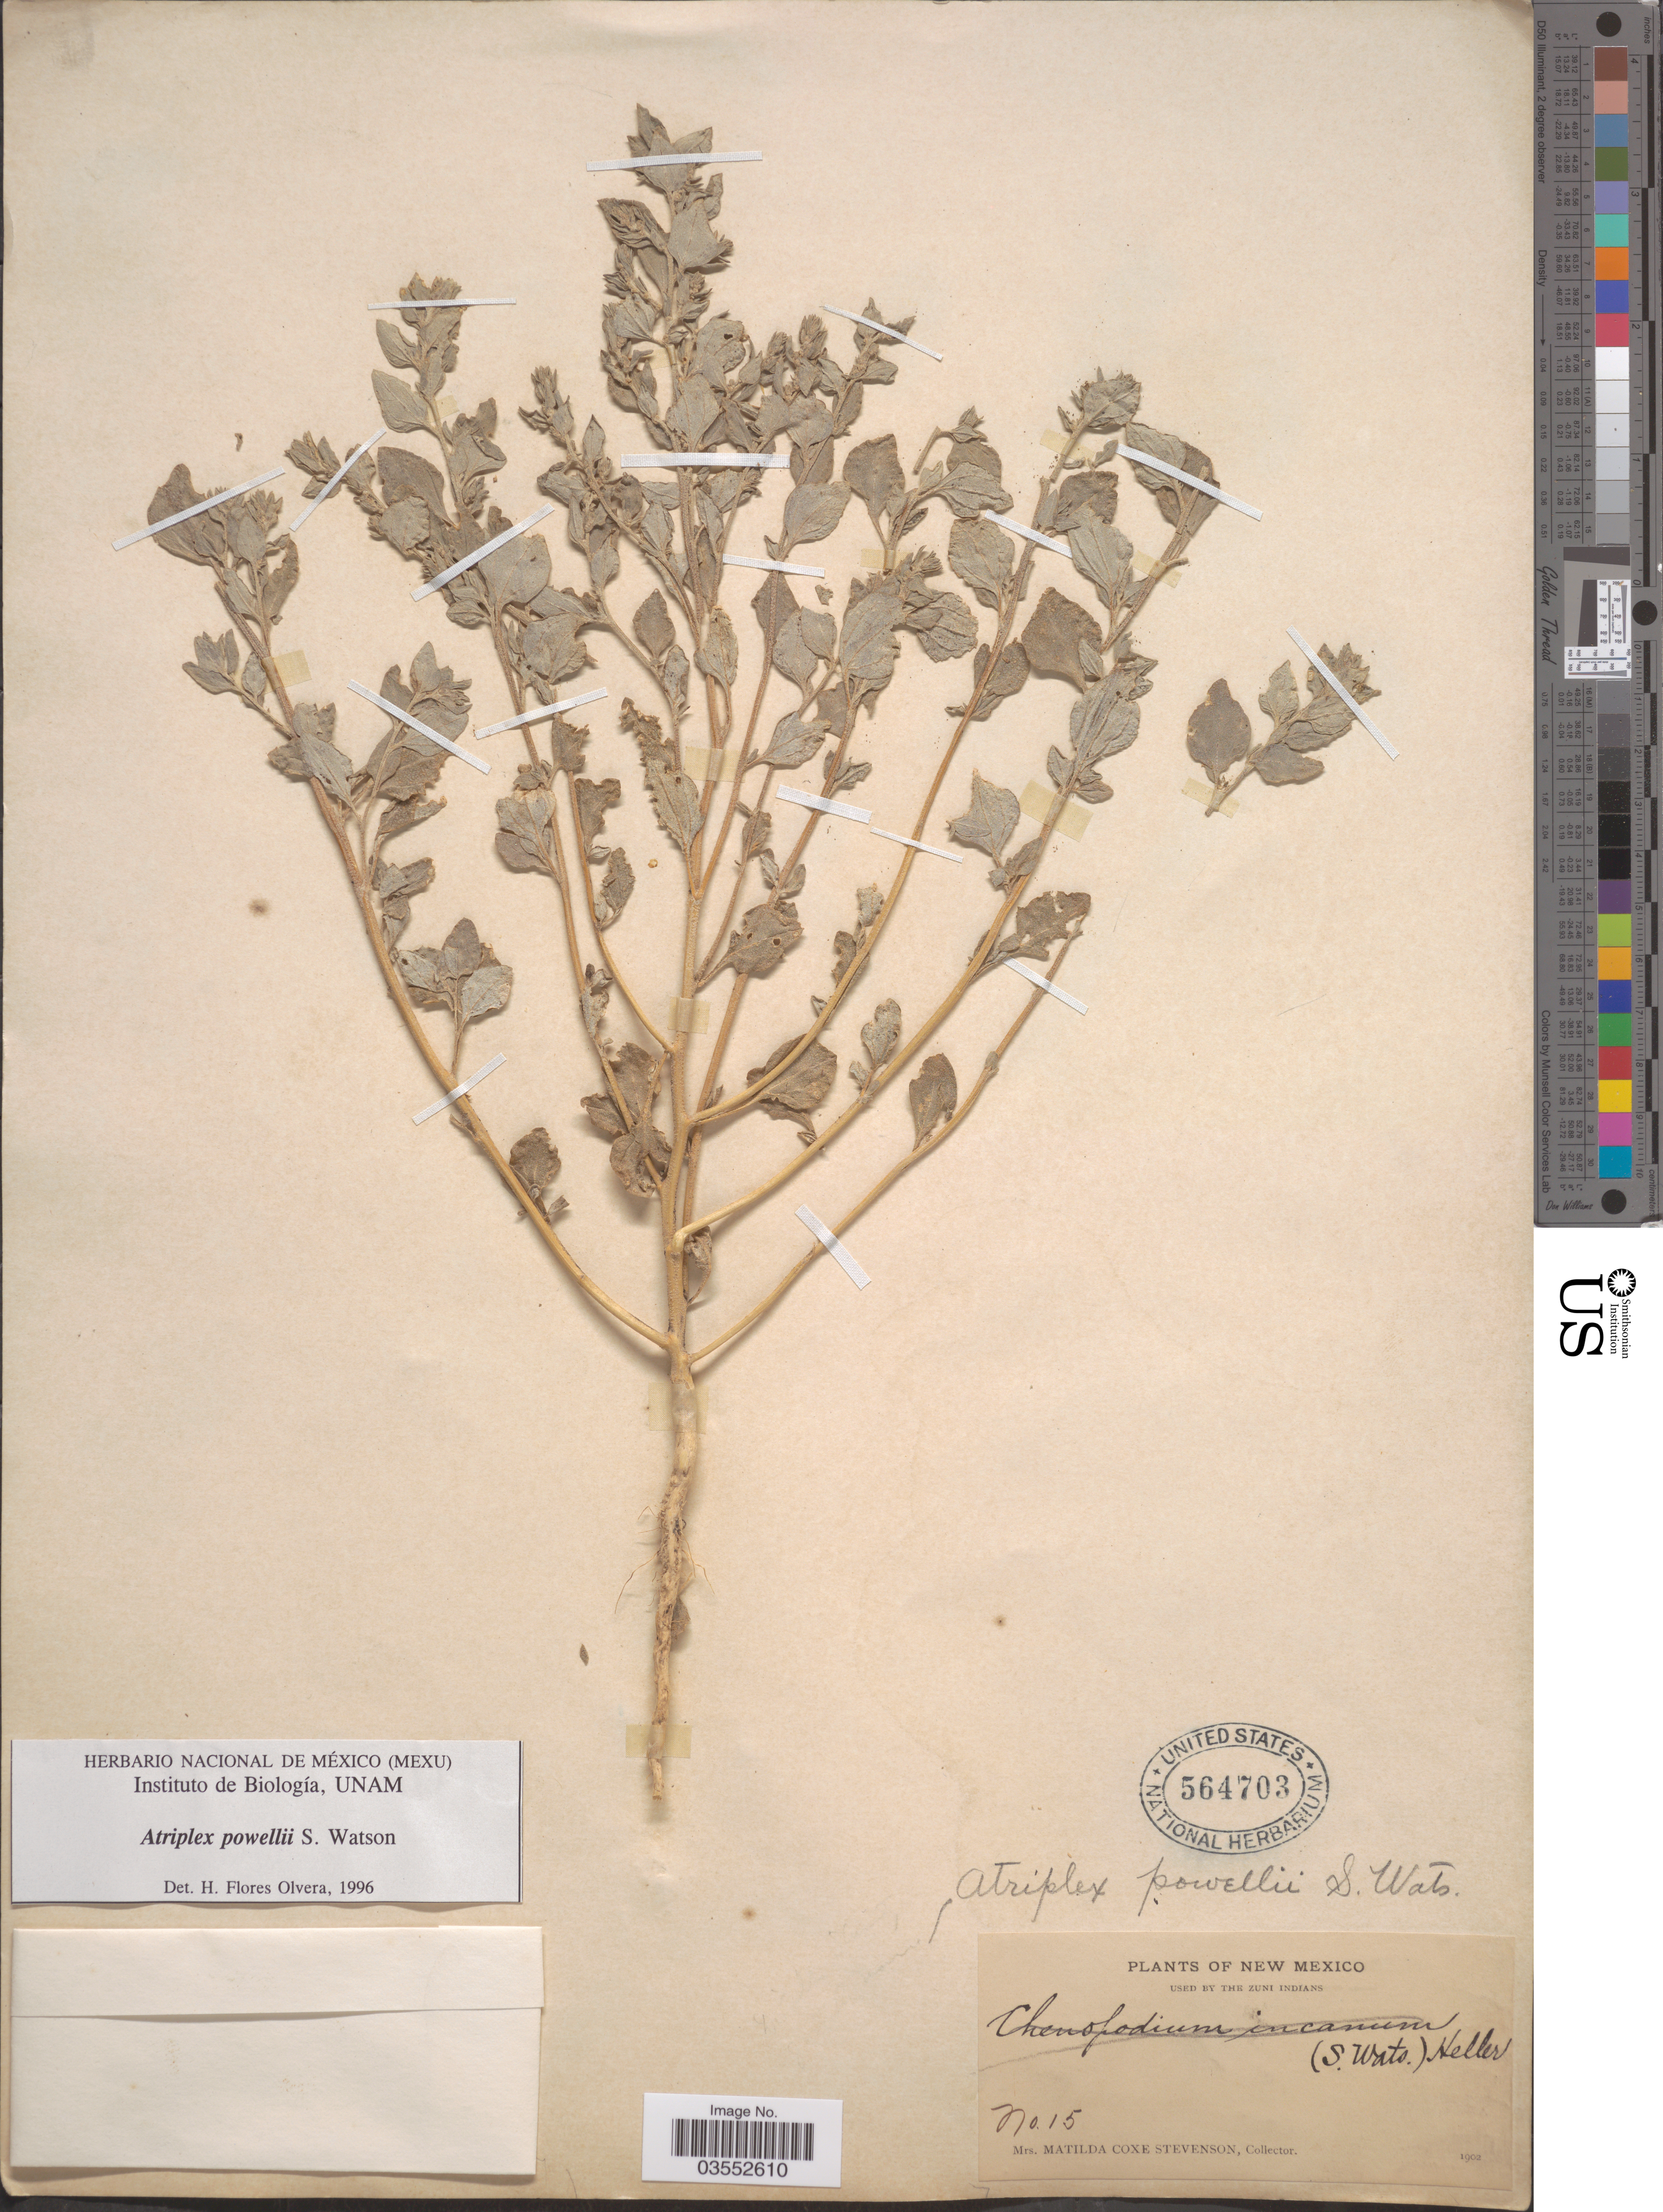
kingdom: Plantae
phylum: Tracheophyta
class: Magnoliopsida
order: Caryophyllales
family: Amaranthaceae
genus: Atriplex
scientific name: Atriplex powellii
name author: S. Watson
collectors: M. Stevenson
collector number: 15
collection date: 1902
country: United States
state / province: New Mexico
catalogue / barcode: US 564703